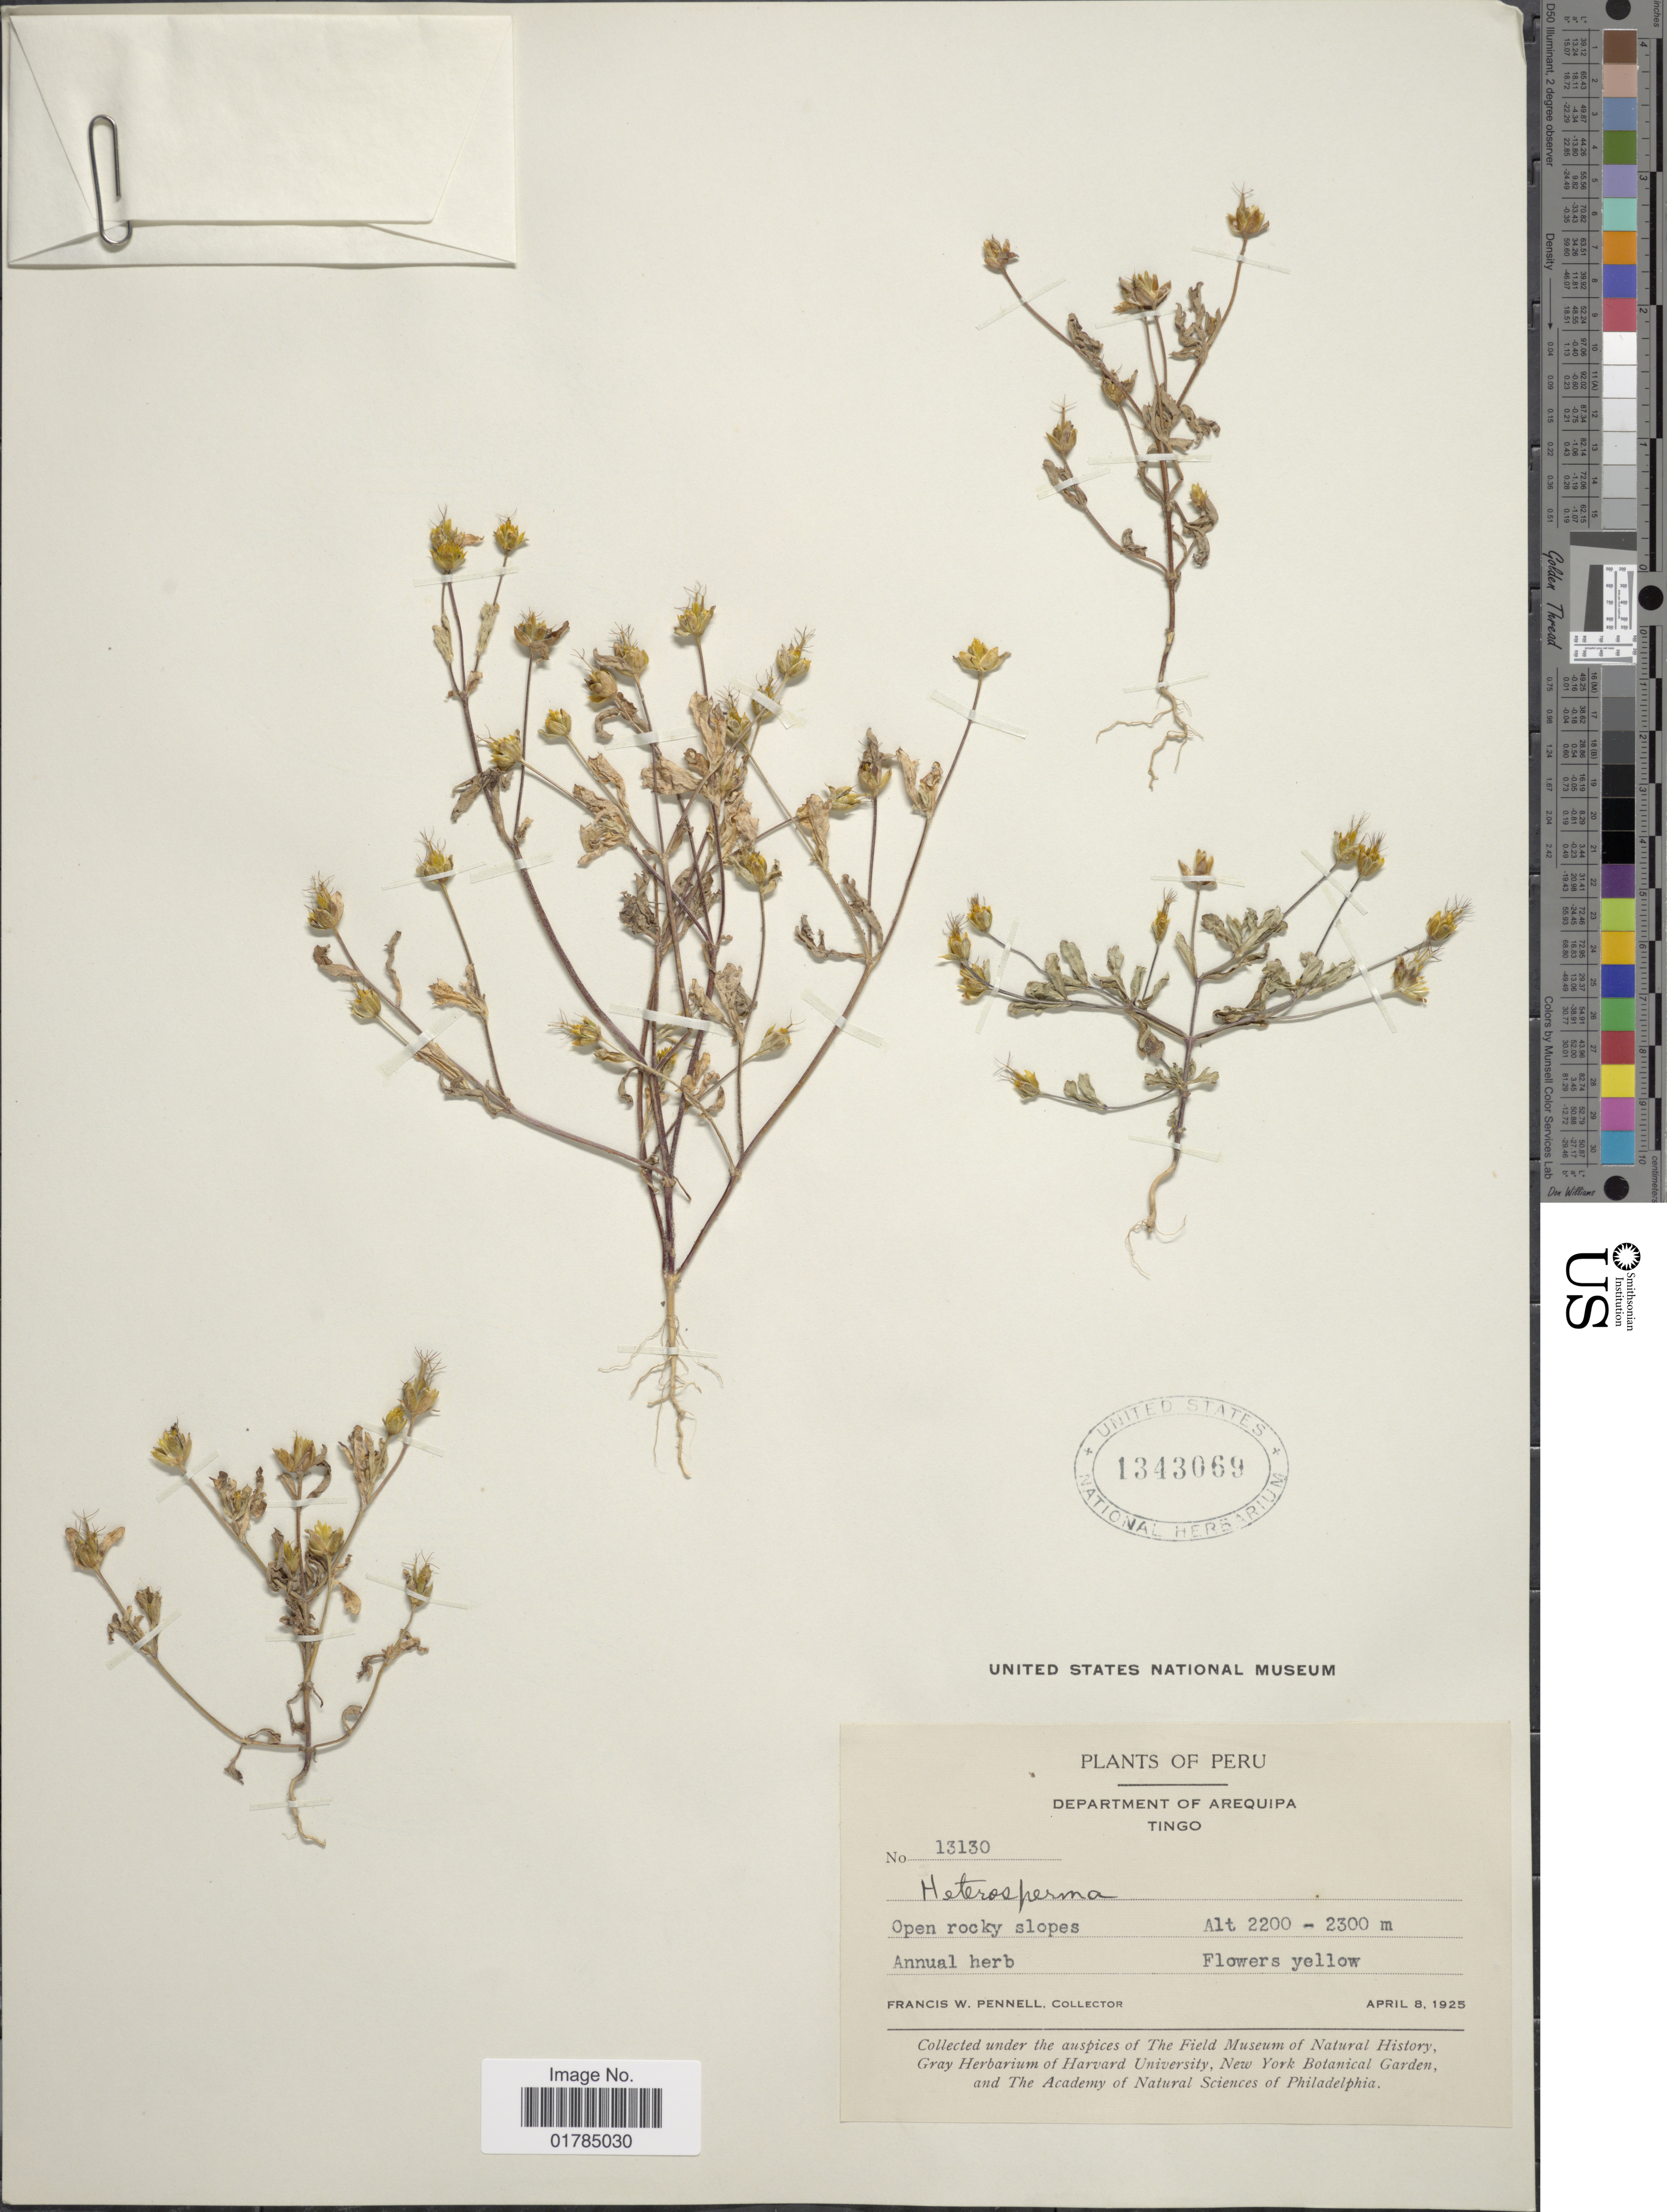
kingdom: Plantae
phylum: Tracheophyta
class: Magnoliopsida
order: Asterales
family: Asteraceae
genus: Heterosperma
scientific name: Heterosperma sp.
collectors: F. W. Pennell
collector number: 13130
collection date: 1925-04-08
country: Peru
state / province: Arequipa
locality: Tingo.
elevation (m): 2200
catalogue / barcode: US 1343069